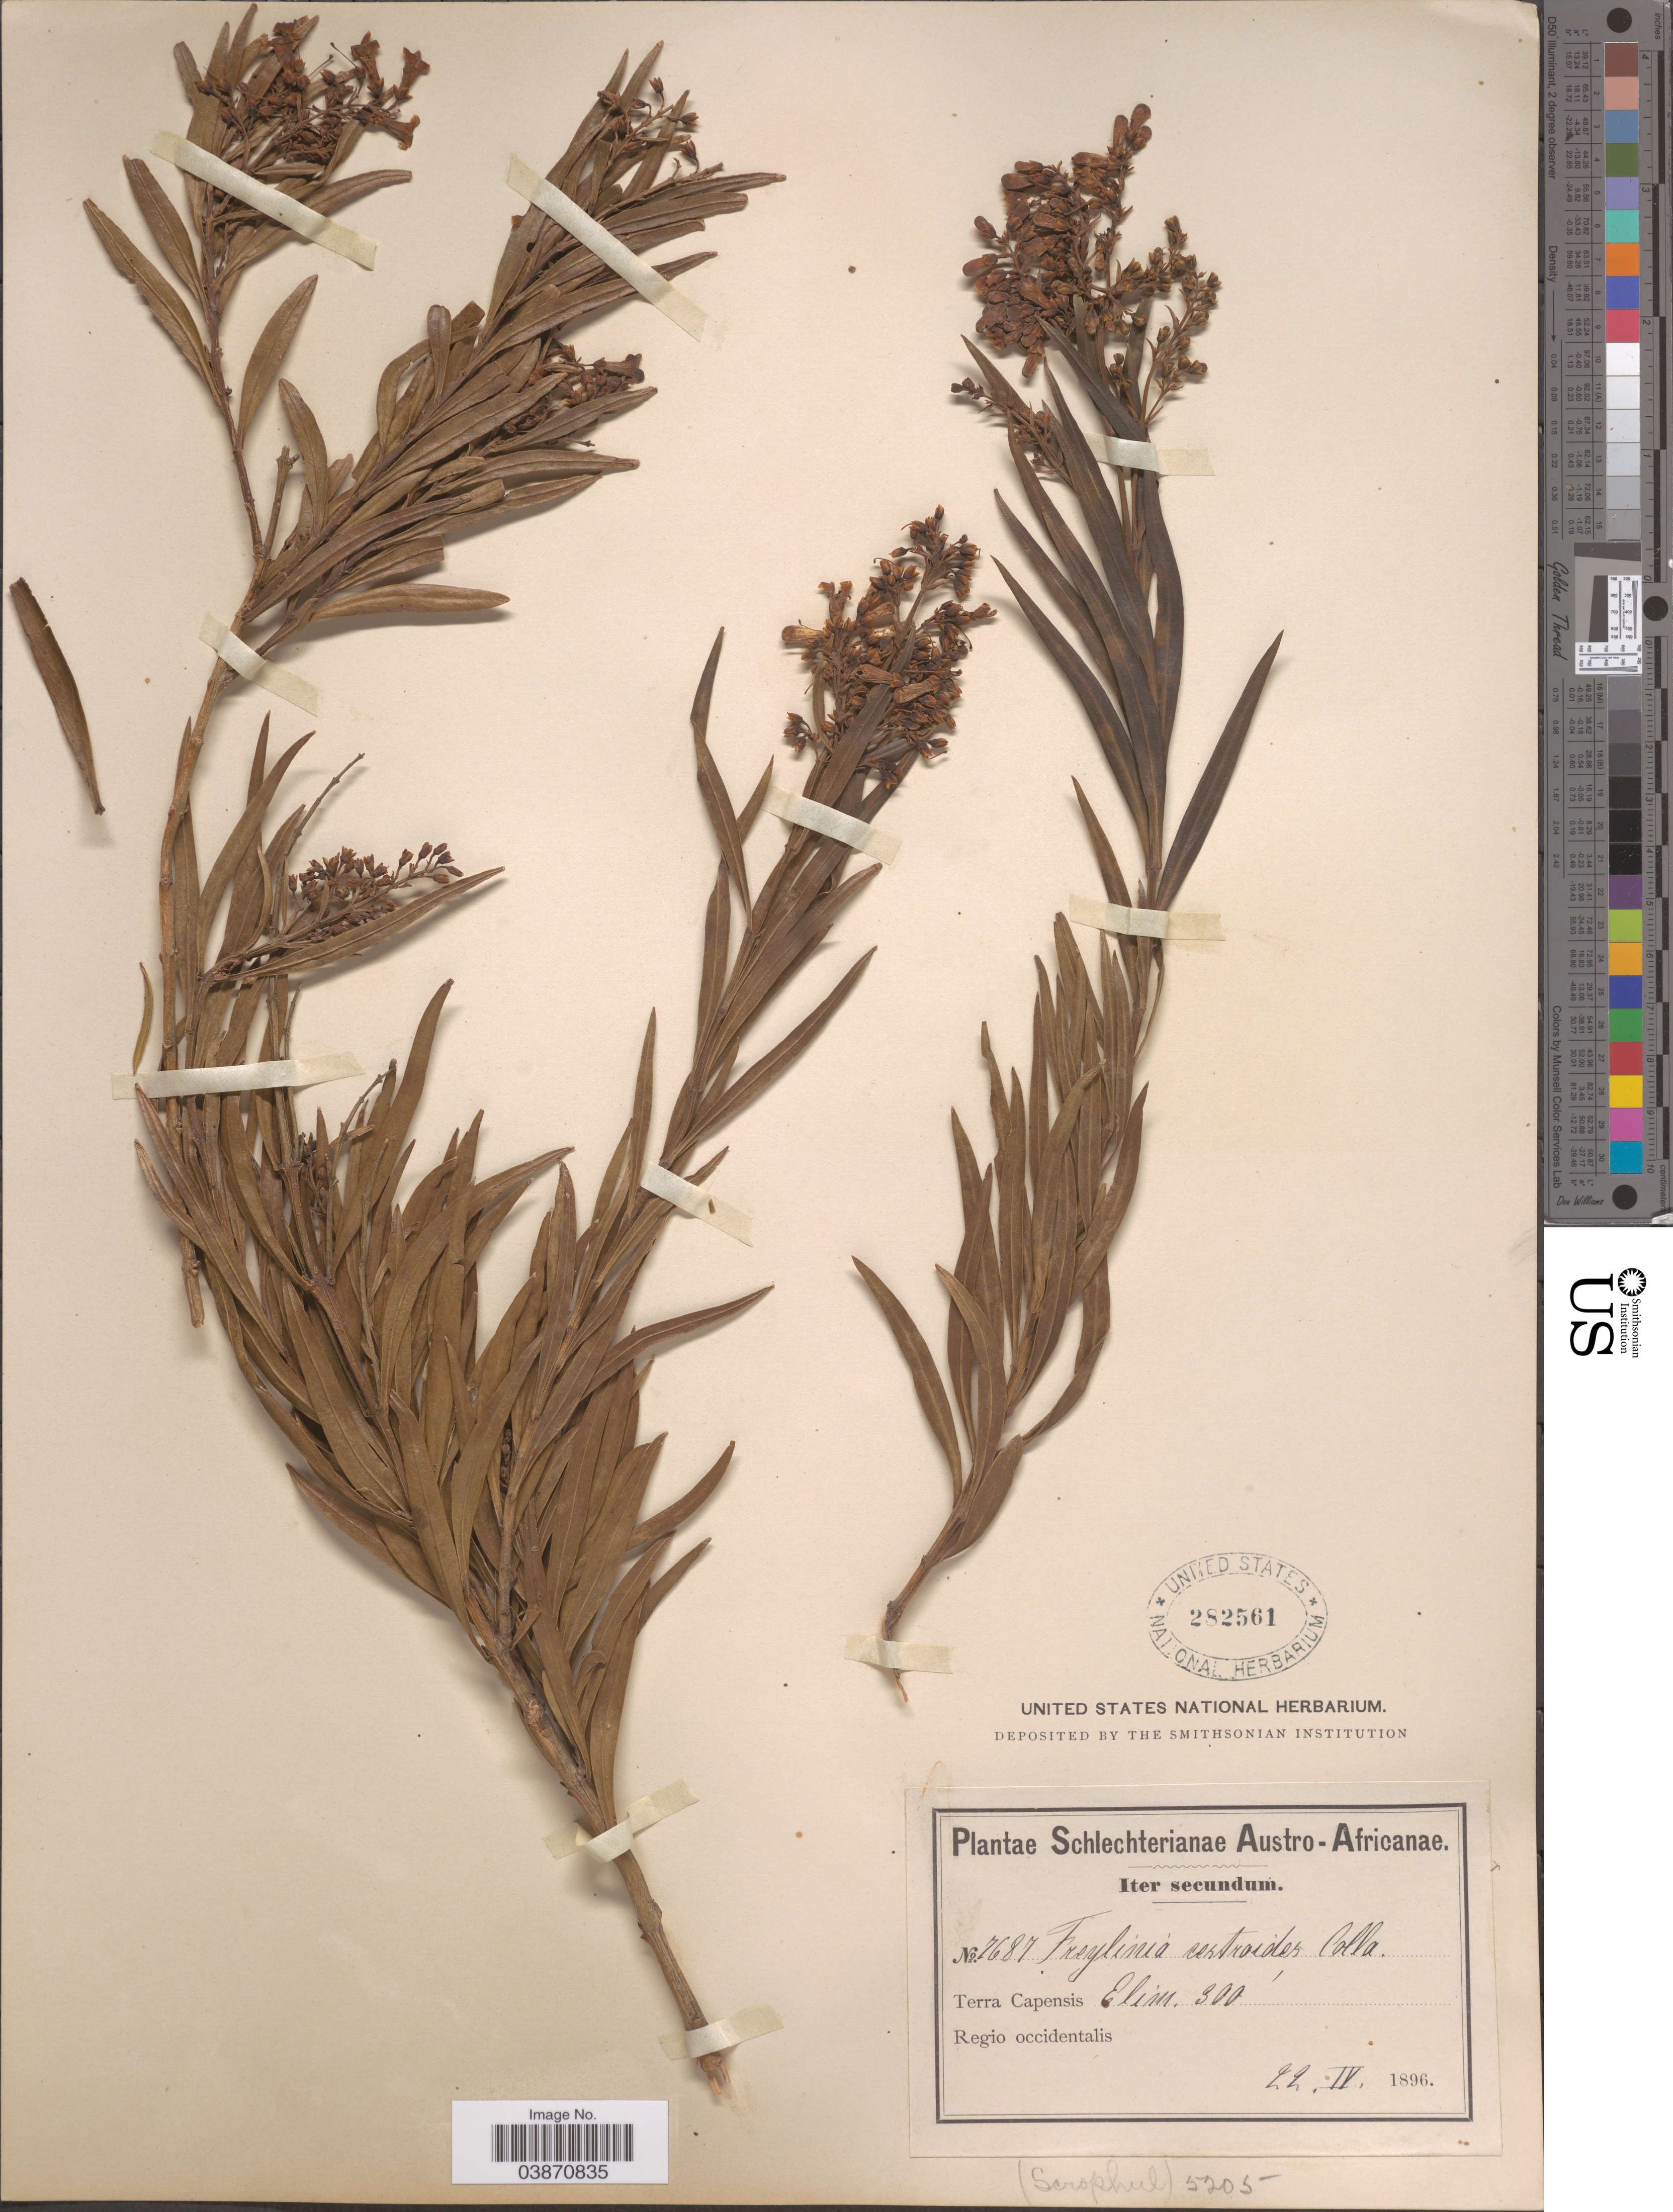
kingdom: Plantae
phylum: Tracheophyta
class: Magnoliopsida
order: Lamiales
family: Scrophulariaceae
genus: Freylinia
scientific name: Freylinia cestroides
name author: Colla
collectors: Schlechter, --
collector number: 7687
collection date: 1896-04-22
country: South Africa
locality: Austro-Africanae. Terra Capensis Elim. Regio occidentalis.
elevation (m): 91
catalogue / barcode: US 282561